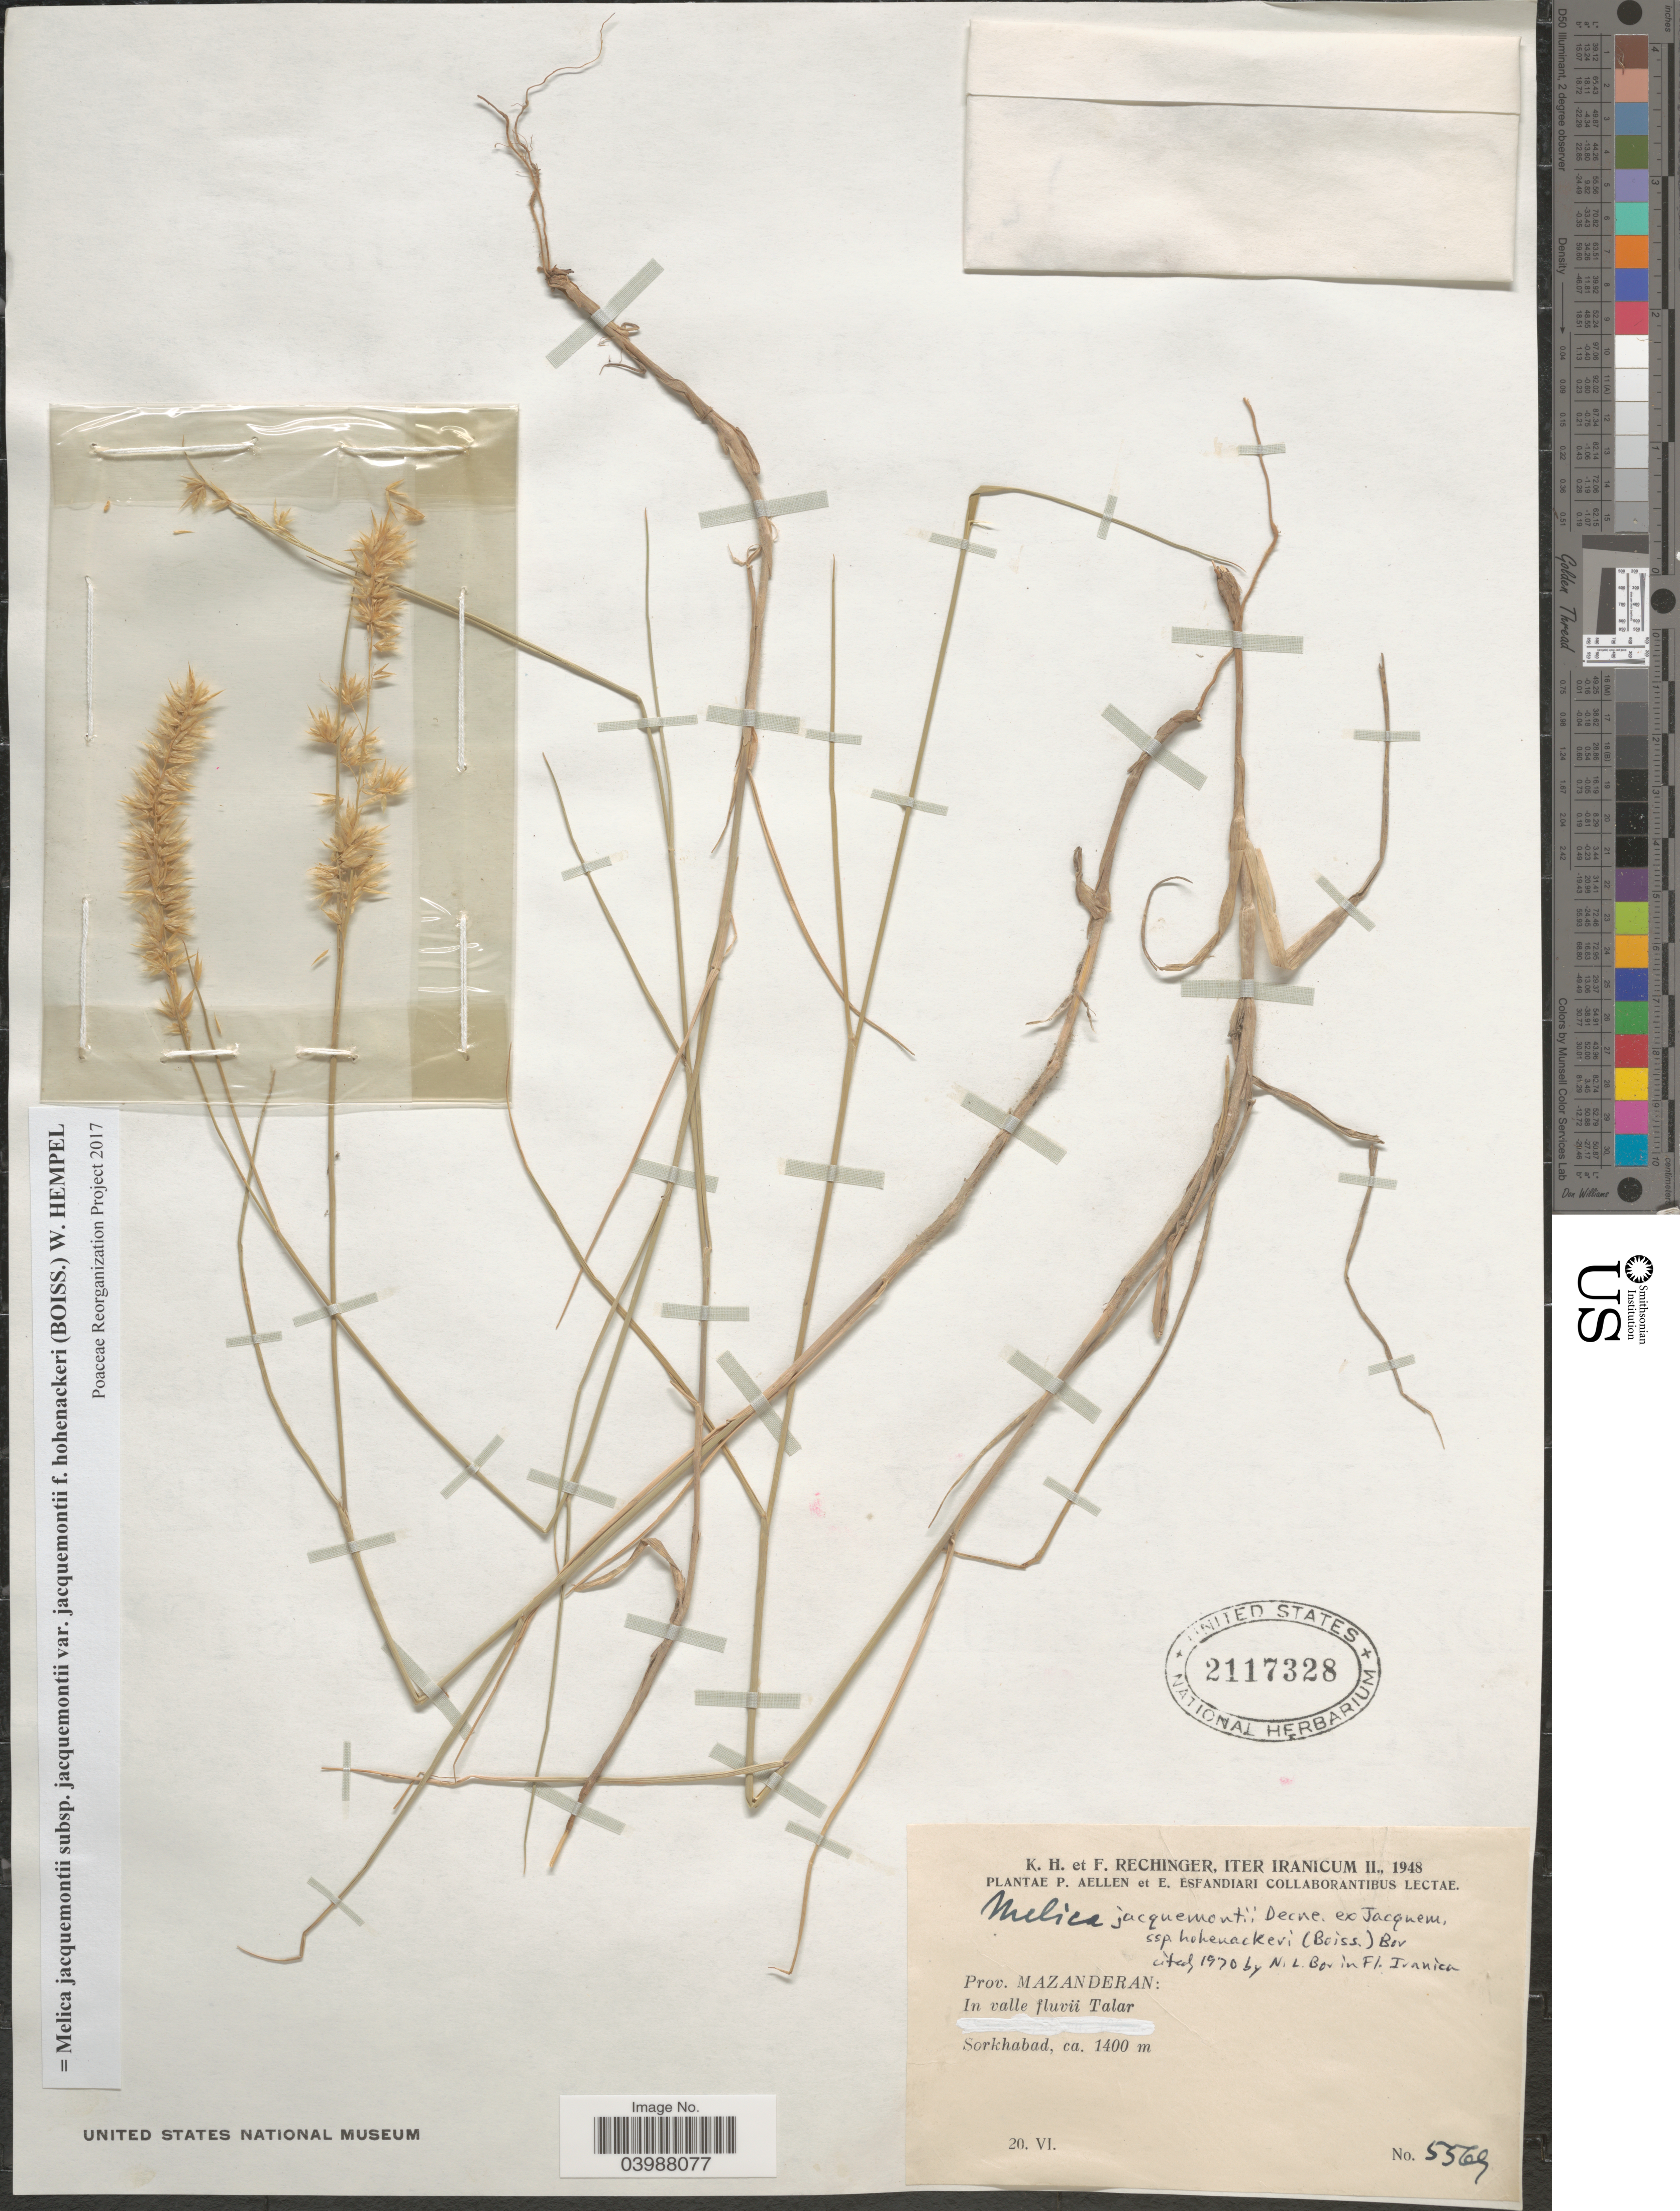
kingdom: Plantae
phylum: Tracheophyta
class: Liliopsida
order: Poales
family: Poaceae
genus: Melica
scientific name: Melica jacquemontii subsp. jacquemontii f. hohenackeri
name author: (Boiss.) Decne. ex Jacquem.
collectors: K. H. Rechinger & F. Rechinger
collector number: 5569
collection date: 1948-06-20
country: Iran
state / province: Mazandaran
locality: Iter Iranicum. Prov. Mazanderan: In valle fluvii Talar. Sorkhabad.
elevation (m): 1400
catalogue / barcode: US 2117328